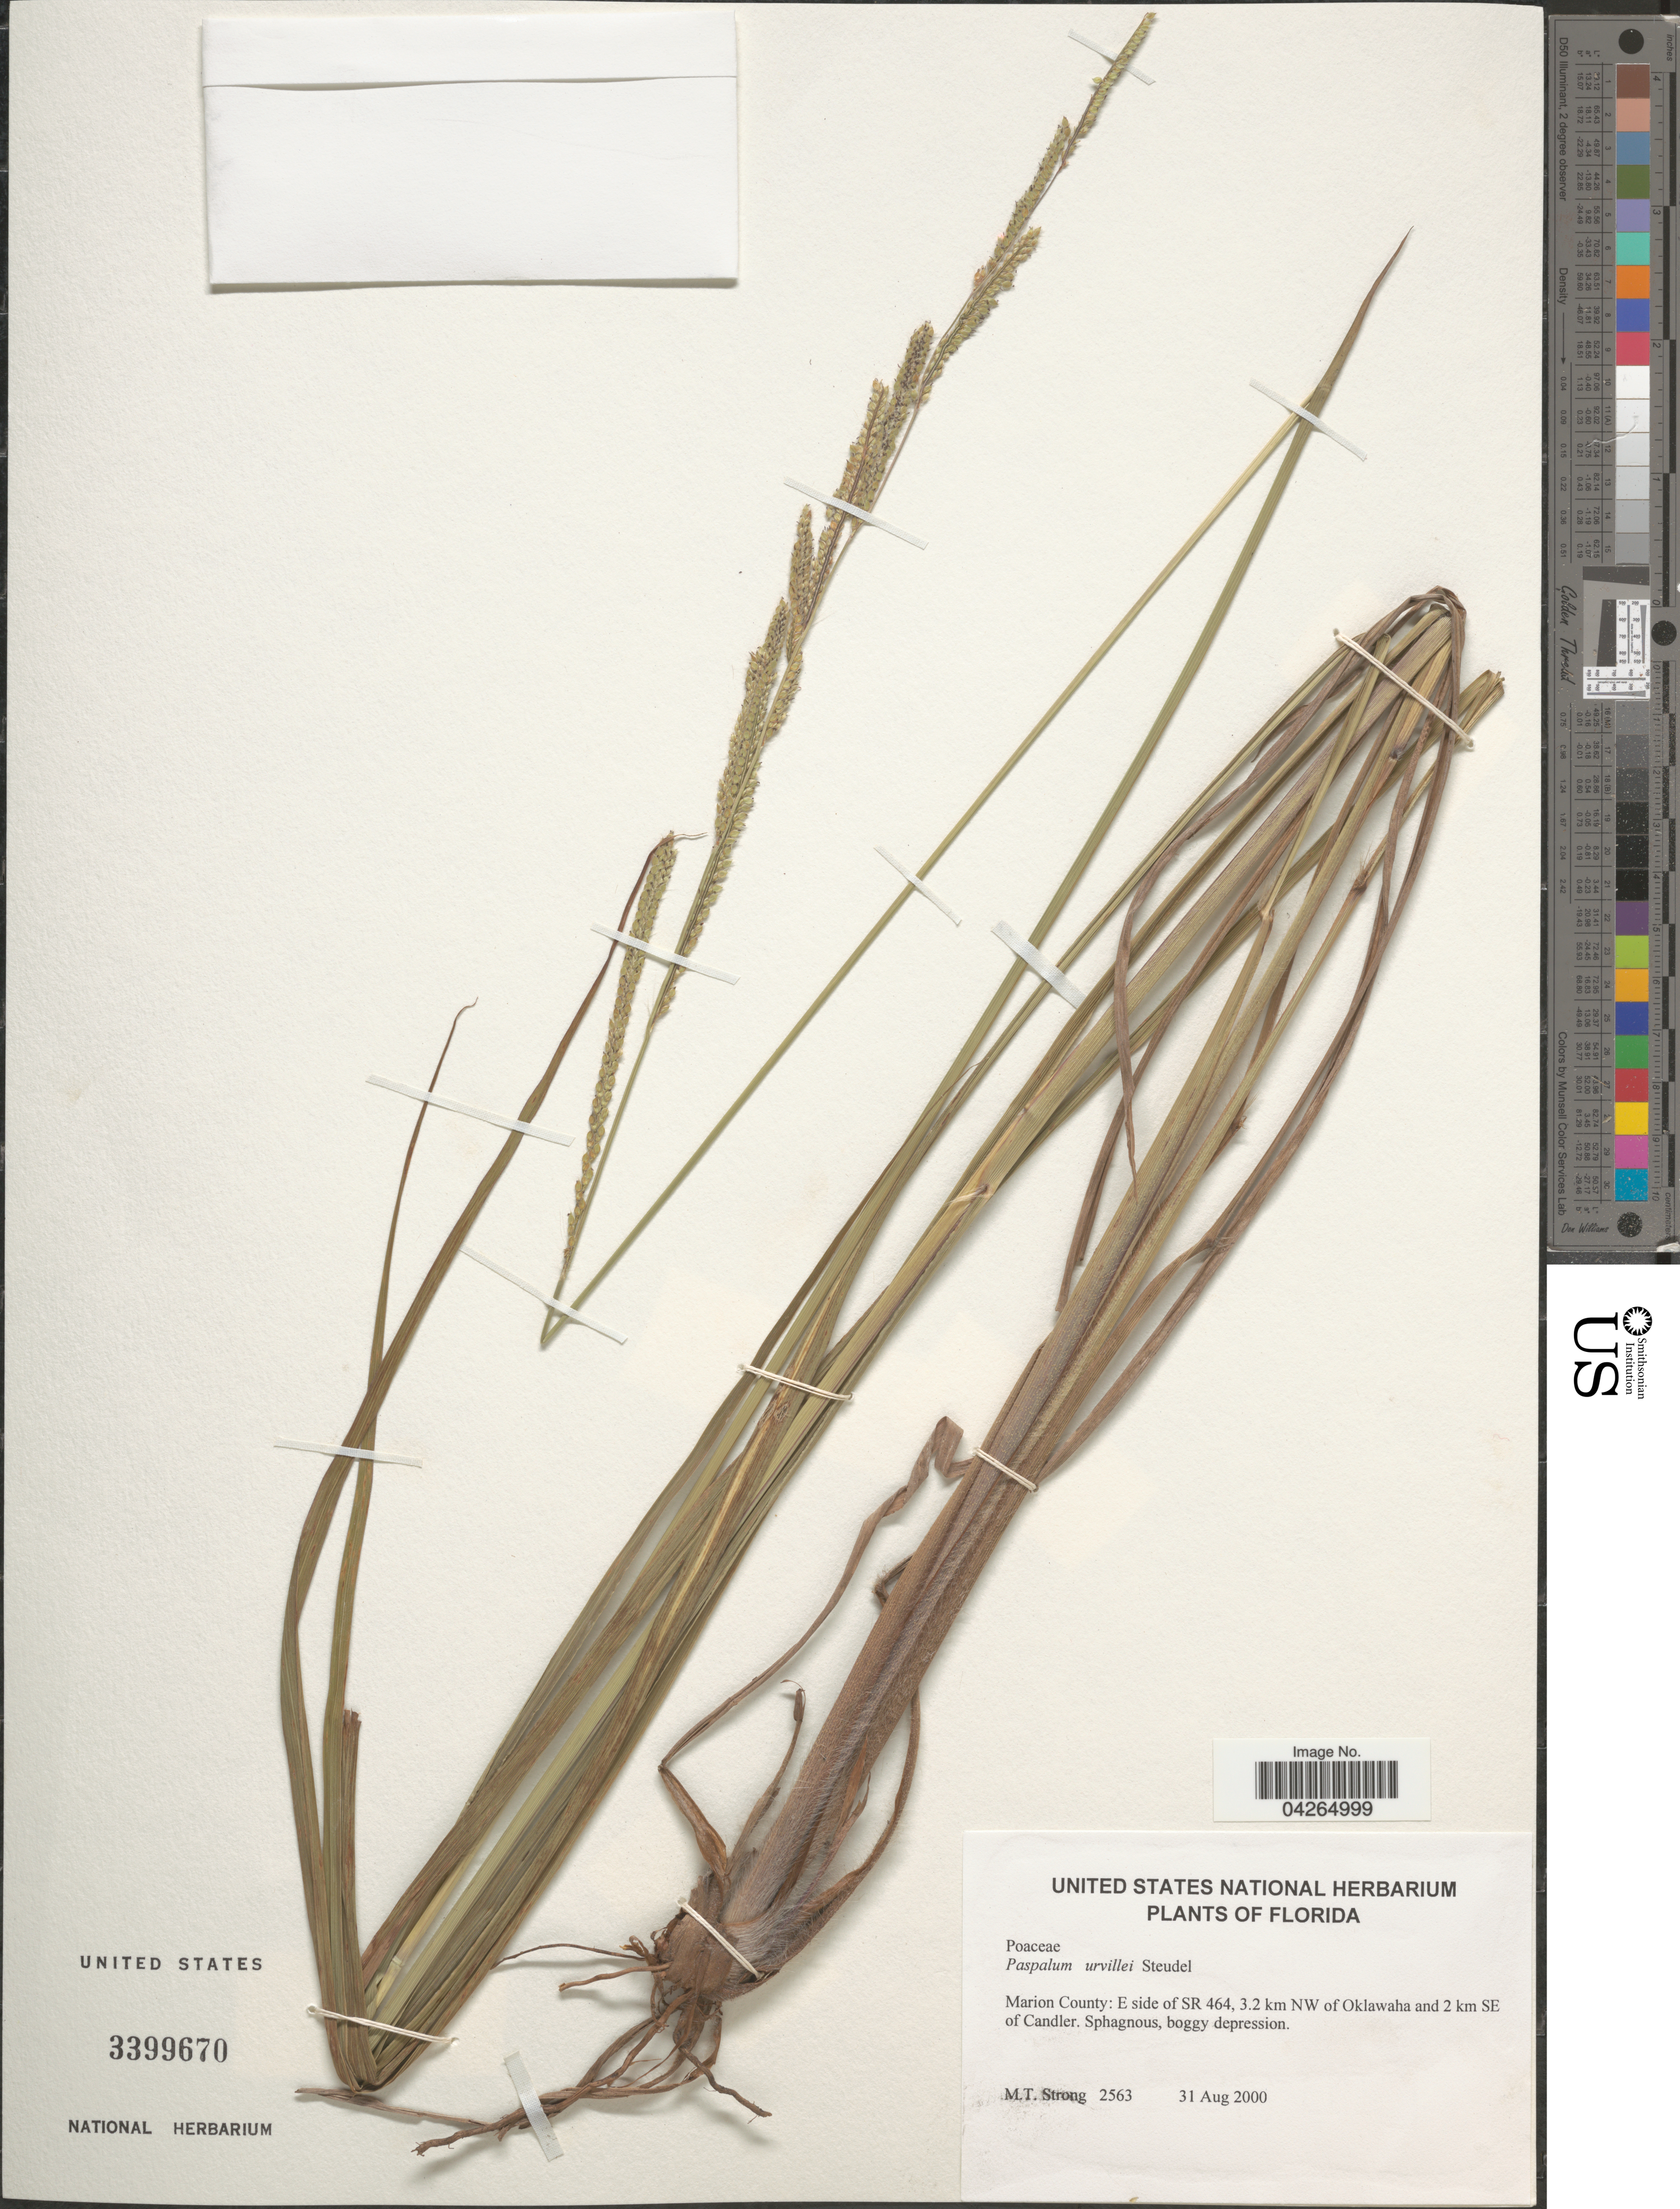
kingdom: Plantae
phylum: Tracheophyta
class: Liliopsida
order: Poales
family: Poaceae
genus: Paspalum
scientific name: Paspalum urvillei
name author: Steud.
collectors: M. T. Strong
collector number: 2563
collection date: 2000-08-31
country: United States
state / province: Florida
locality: Marion County: E side of SR 464, 3.2 km NW of Oklawaha and 2 km SE of Candler.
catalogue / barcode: US 3399670